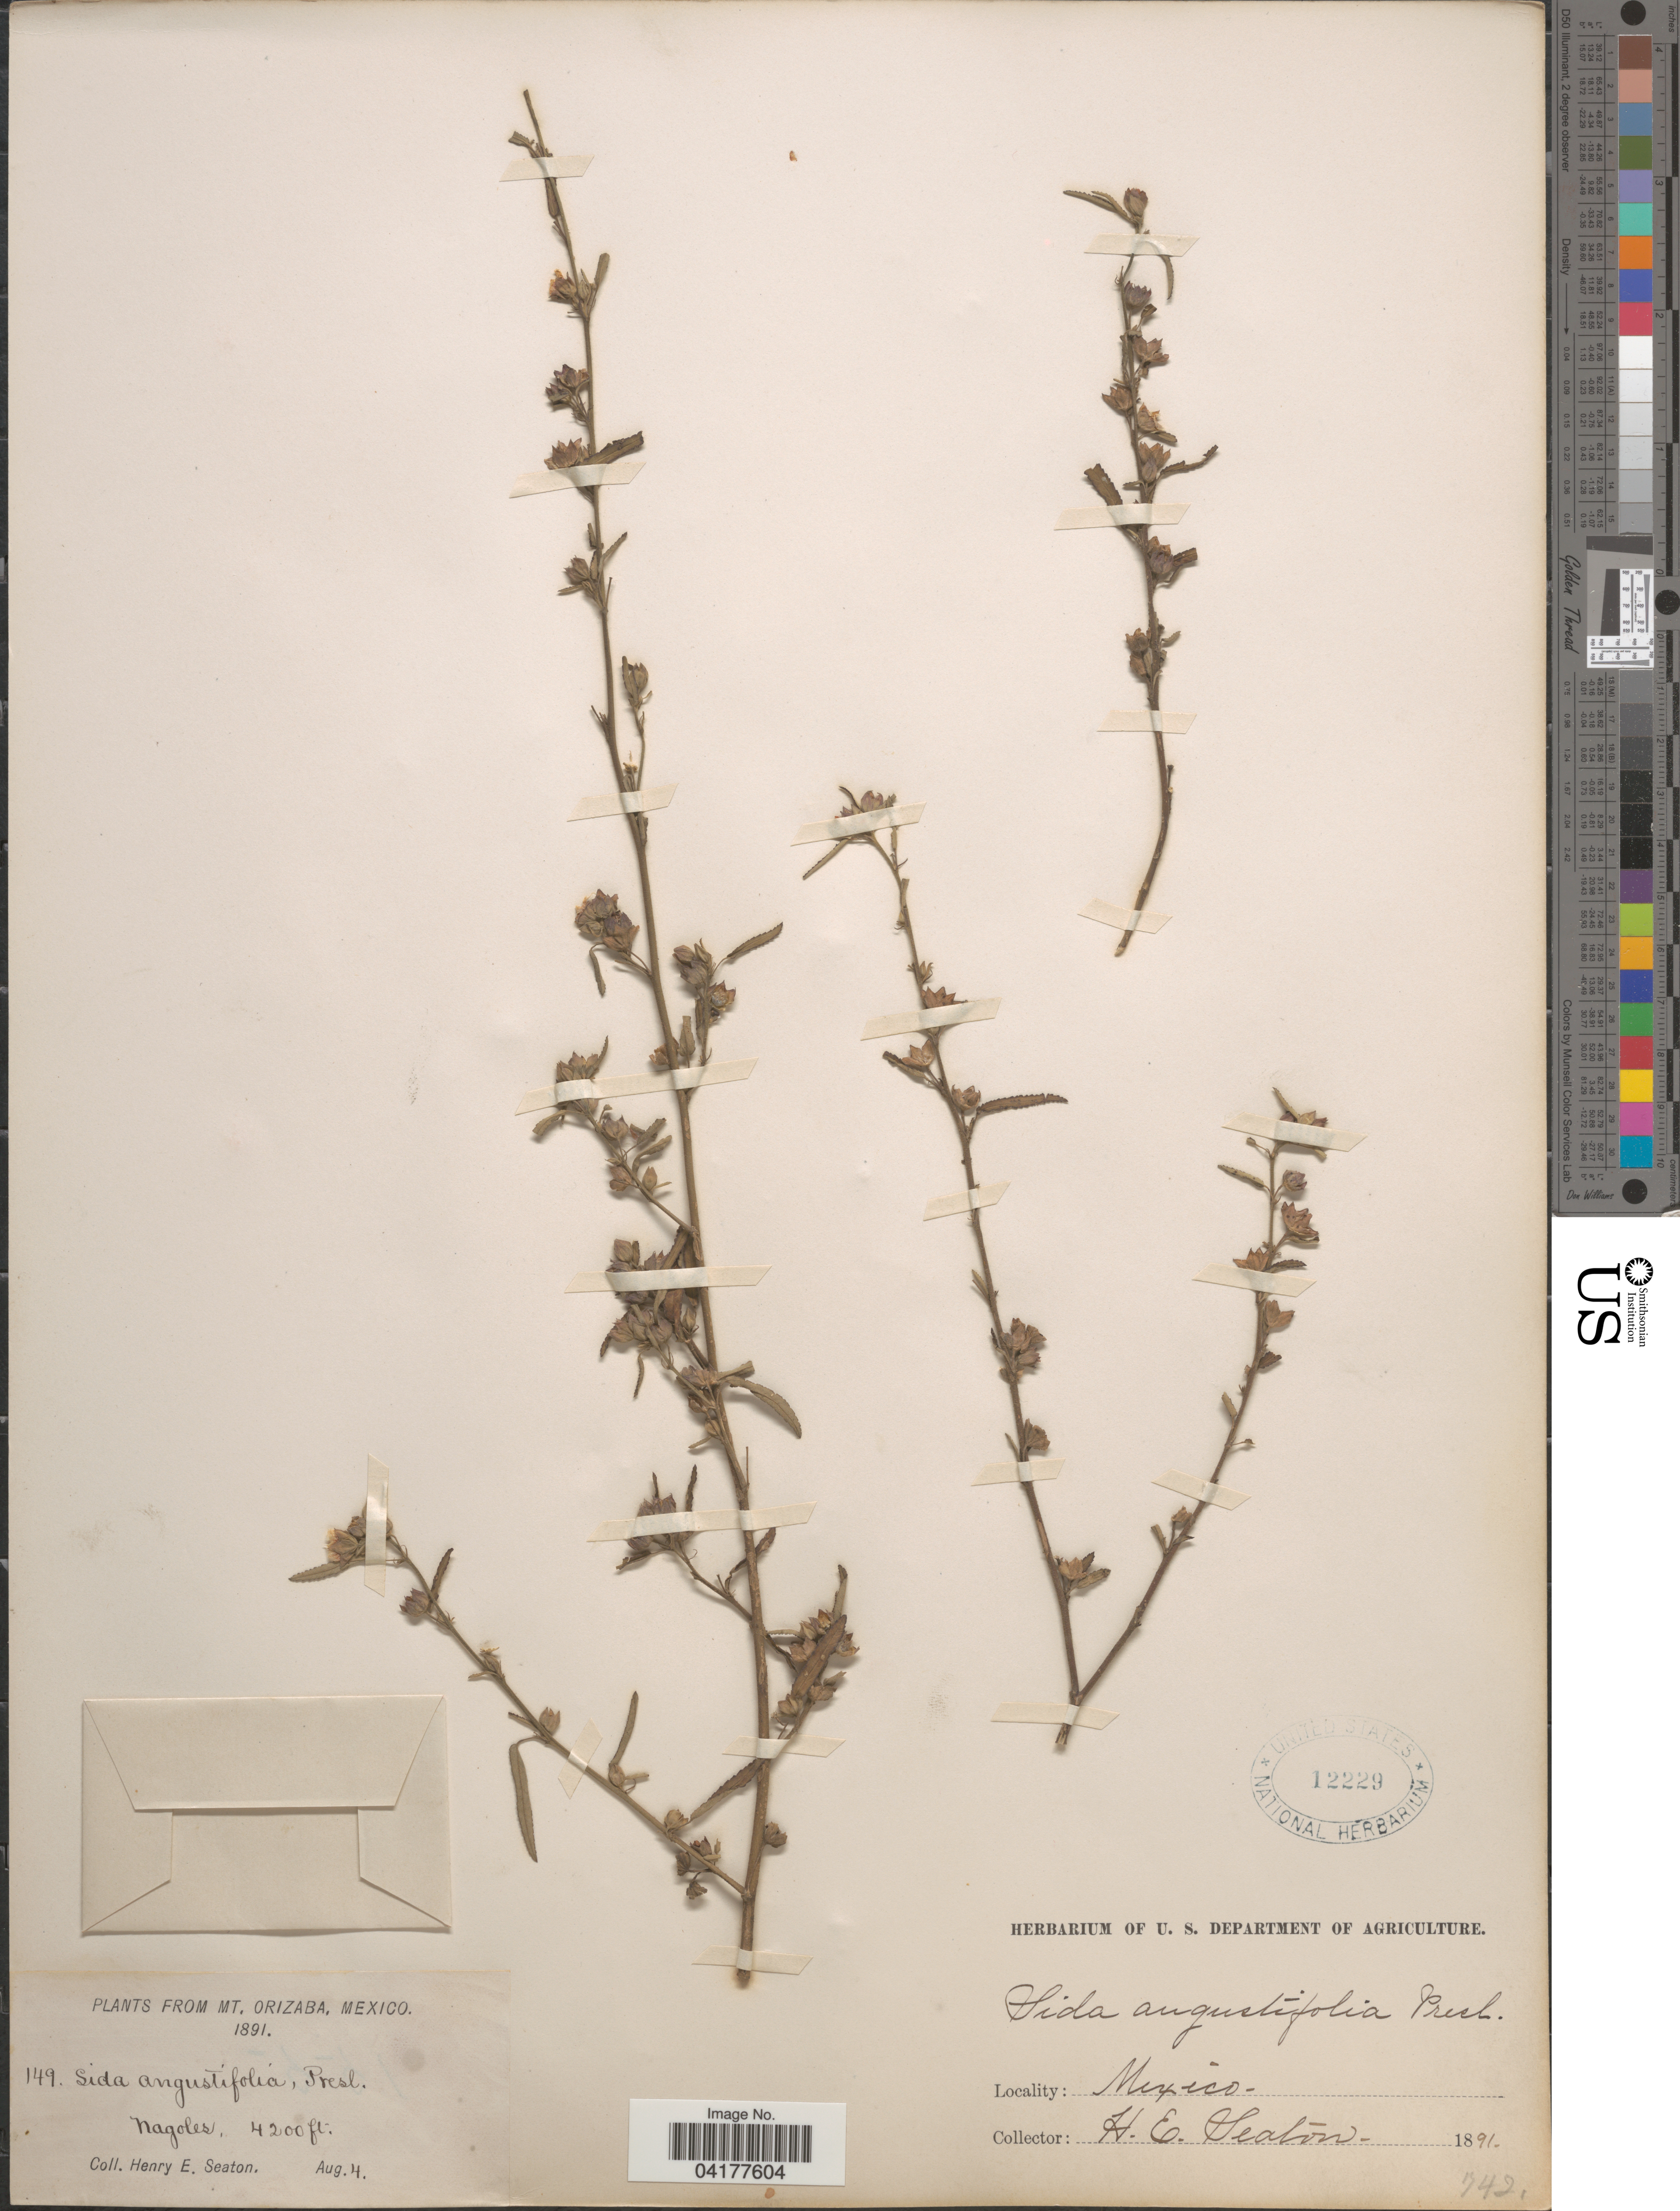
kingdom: Plantae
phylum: Tracheophyta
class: Magnoliopsida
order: Malvales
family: Malvaceae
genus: Sida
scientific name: Sida spinosa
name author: L.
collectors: H. E. Seaton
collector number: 149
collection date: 1891-08-04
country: Mexico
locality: Mt. Orizaba. Nagoles.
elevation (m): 1280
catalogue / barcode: US 12229